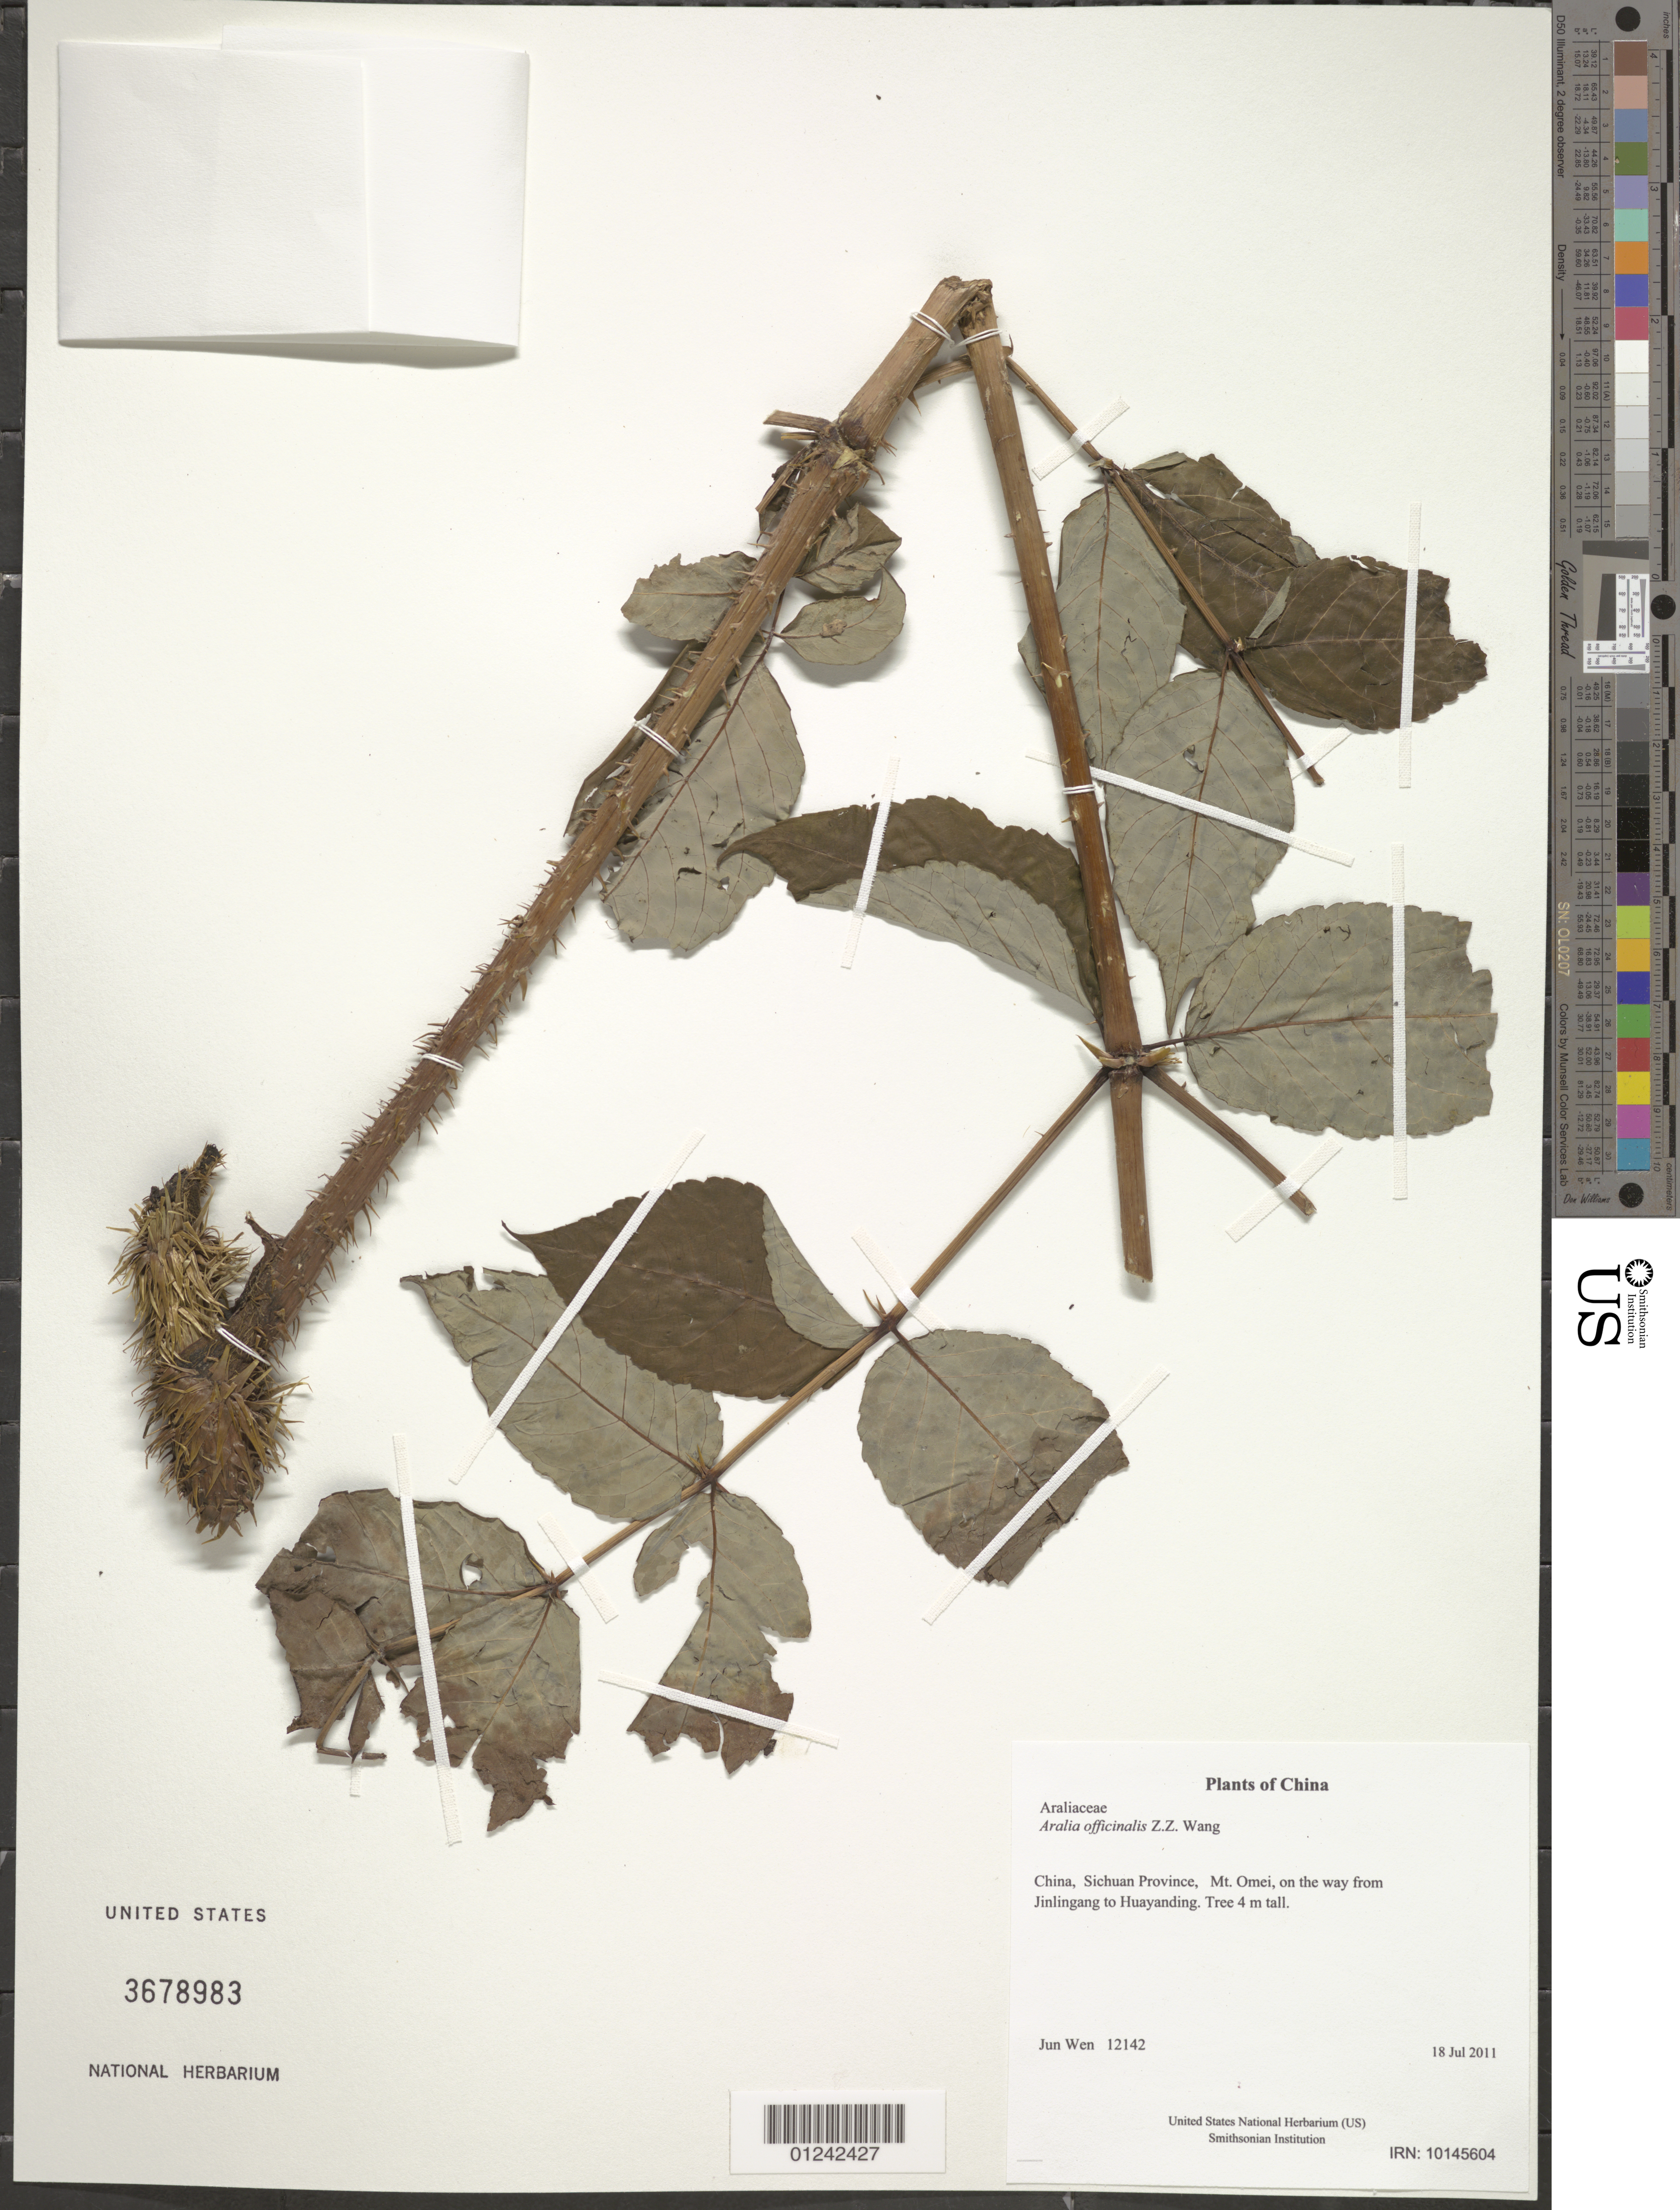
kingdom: Plantae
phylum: Tracheophyta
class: Magnoliopsida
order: Apiales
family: Araliaceae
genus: Aralia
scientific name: Aralia officinalis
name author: Z.Z. Wang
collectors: J. Wen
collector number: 12142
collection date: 2011-07-18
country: China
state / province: Sichuan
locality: Mt. Omei, on the way from Jinlingang to Huayanding.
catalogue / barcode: US 3678983